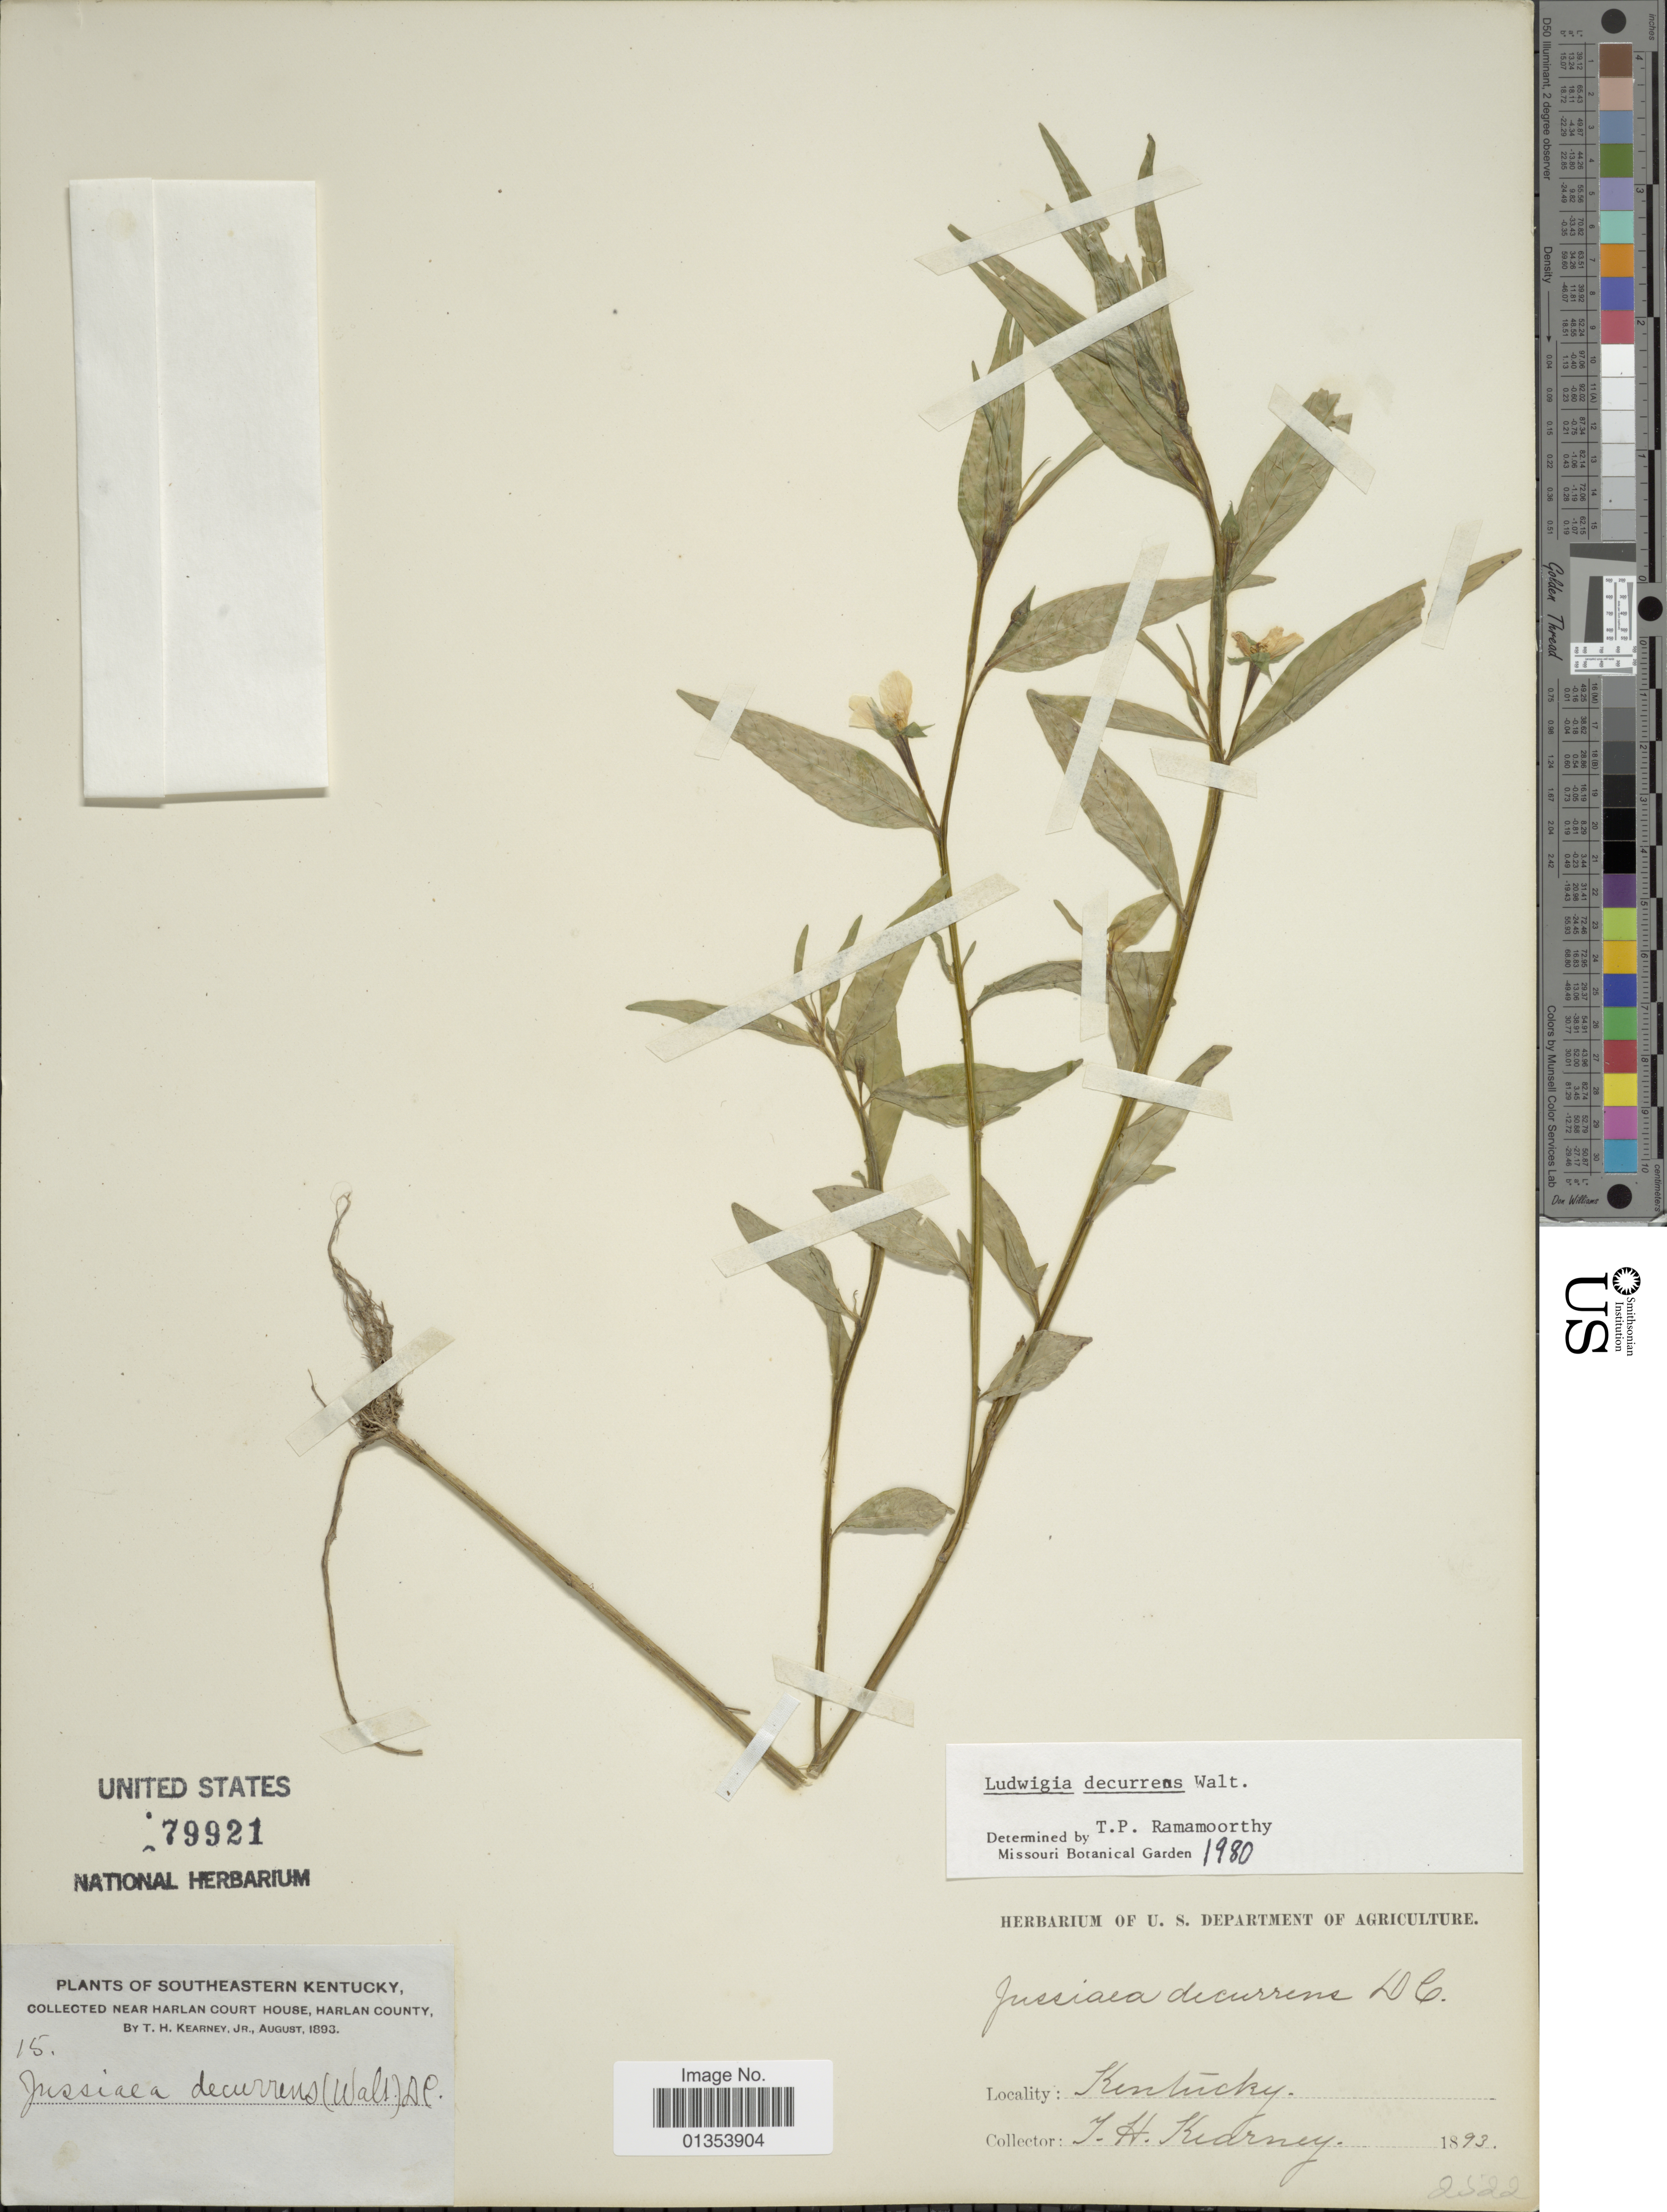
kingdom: Plantae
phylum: Tracheophyta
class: Magnoliopsida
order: Myrtales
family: Onagraceae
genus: Ludwigia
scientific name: Ludwigia decurrens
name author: Walter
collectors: T. H. Kearney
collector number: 15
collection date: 1893-08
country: United States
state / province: Kentucky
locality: Southeastern Kentucky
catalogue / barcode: US 79921